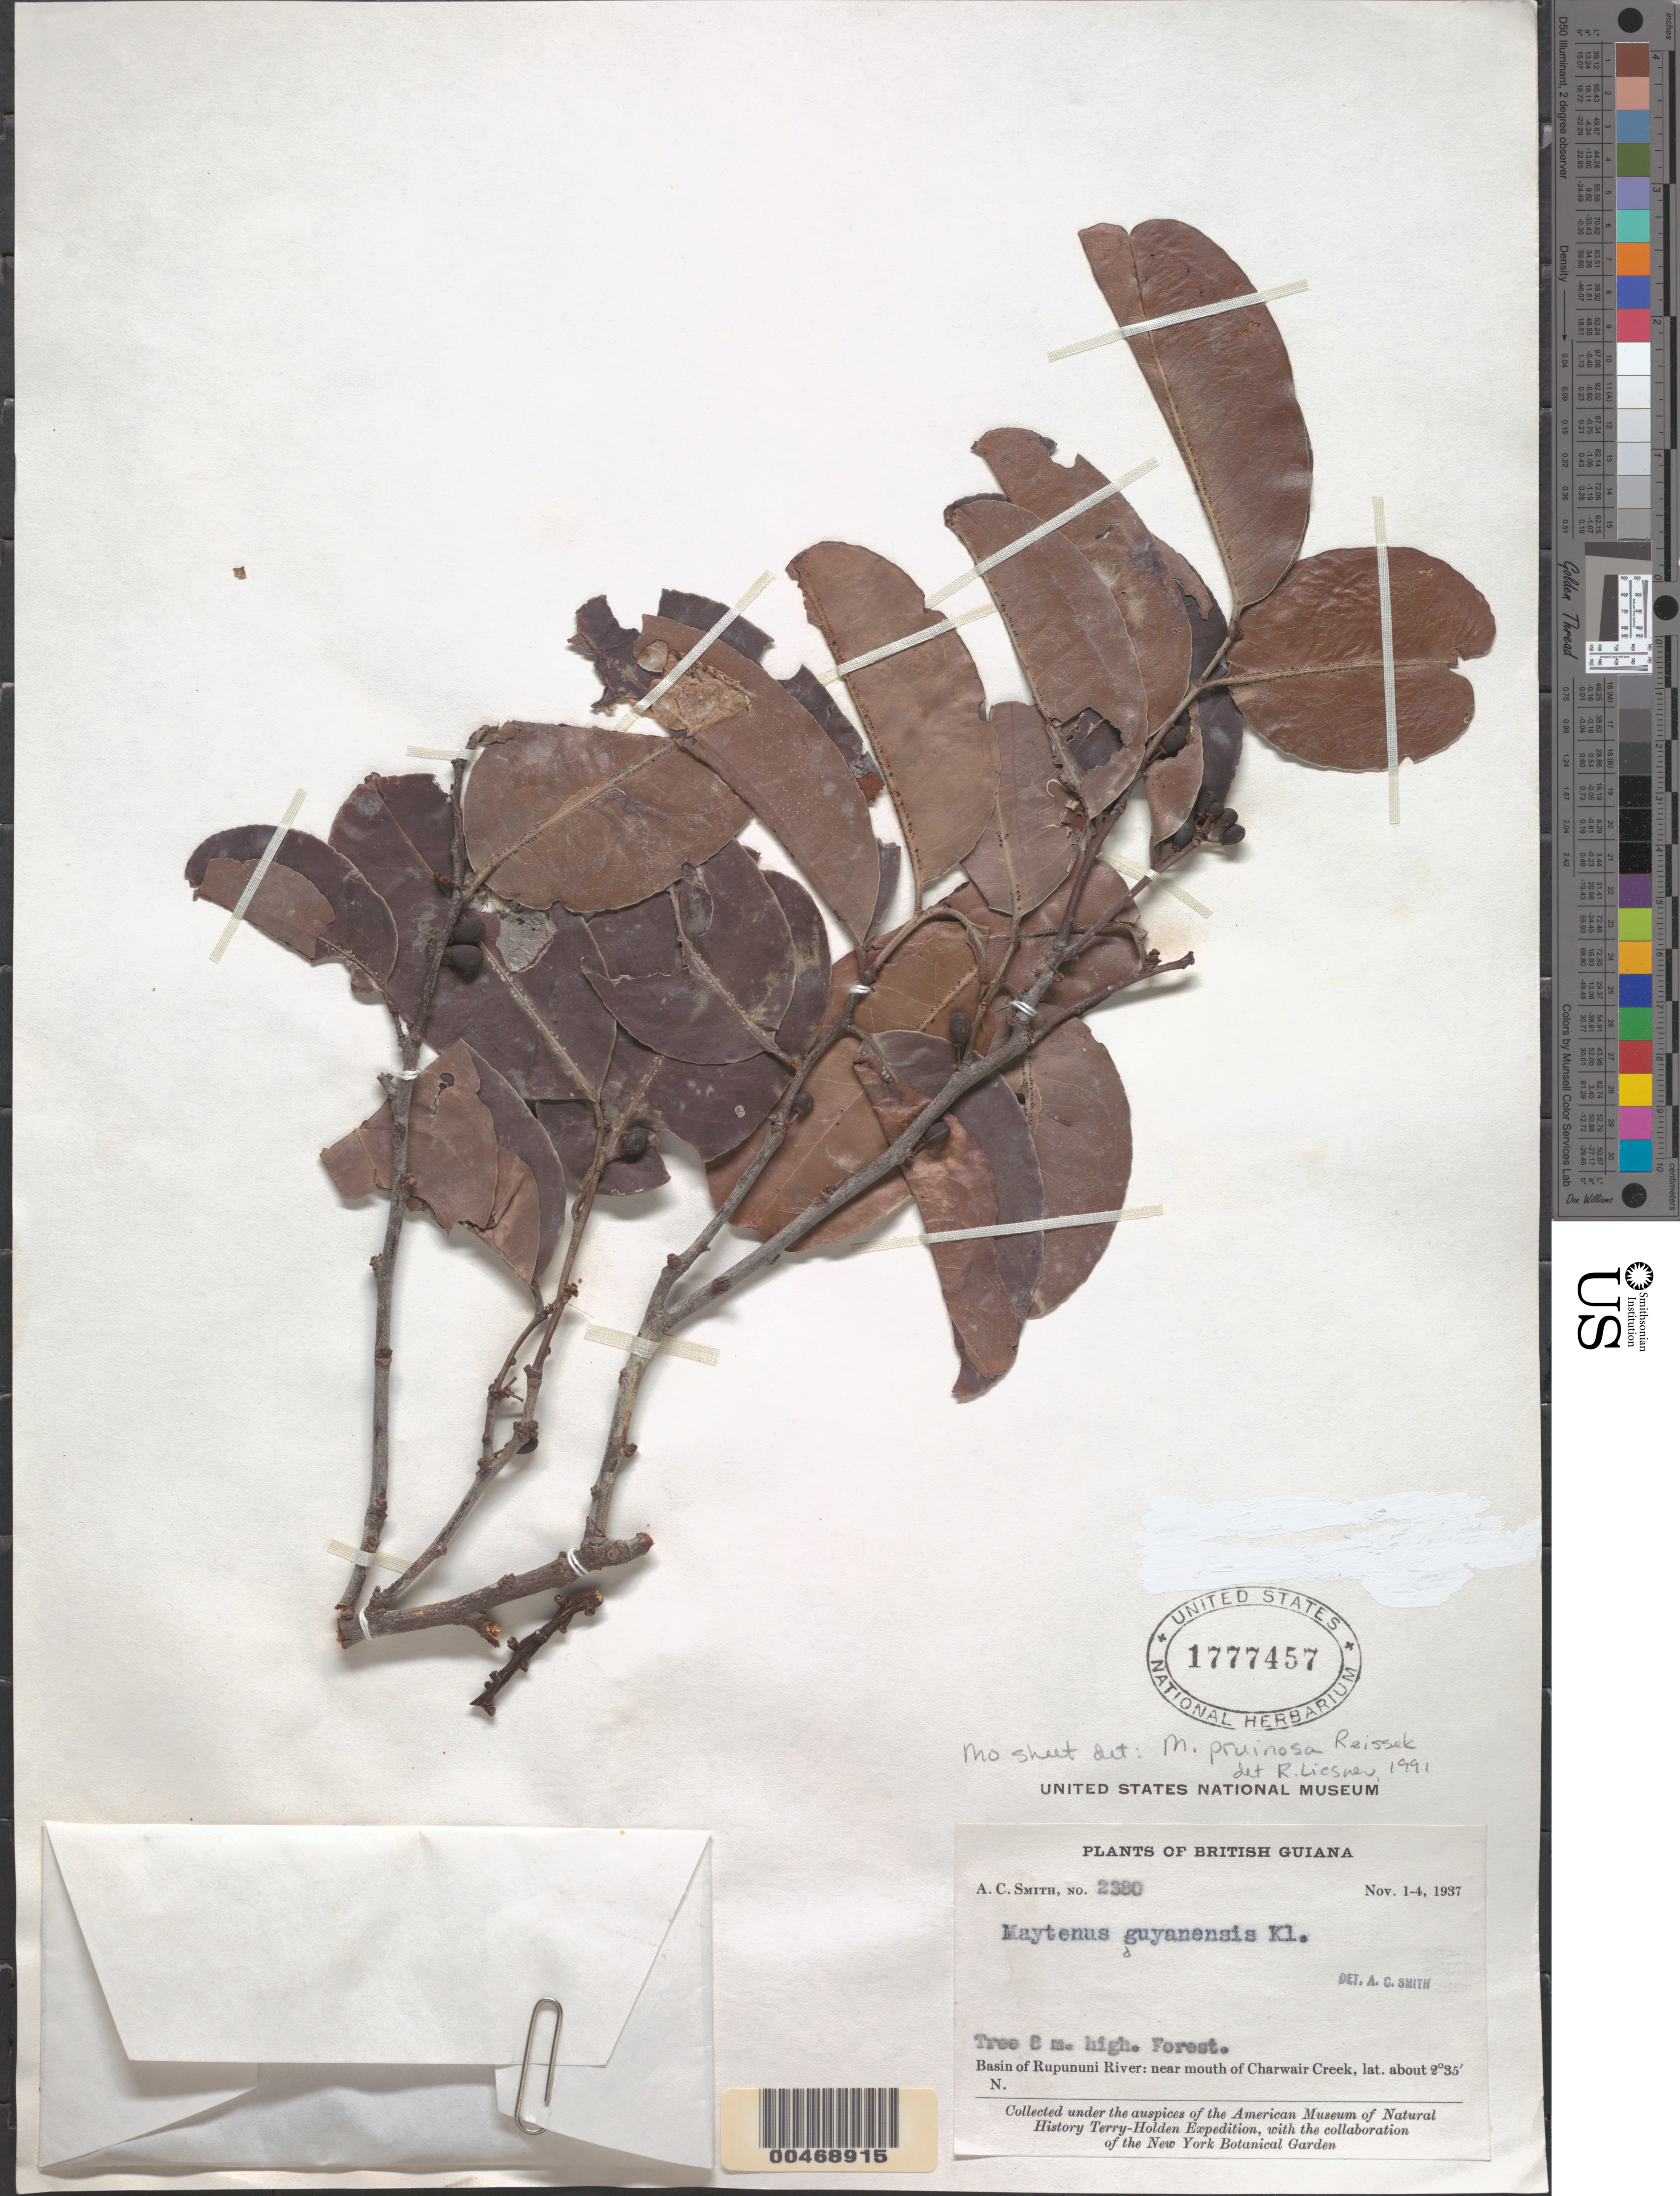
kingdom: Plantae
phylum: Tracheophyta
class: Magnoliopsida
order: Celastrales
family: Celastraceae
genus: Maytenus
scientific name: Maytenus pruinosa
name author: Reissek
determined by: Liesner, R. L.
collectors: A. C. Smith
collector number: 2380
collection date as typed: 1-Nov-37 to 4-Nov-37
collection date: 1937-11-01/1937-11-04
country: Guyana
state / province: U. Takutu-U. Essequibo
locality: Charwair Creek, near mouth, Rupununi R. basin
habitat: Forest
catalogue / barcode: US 1777457